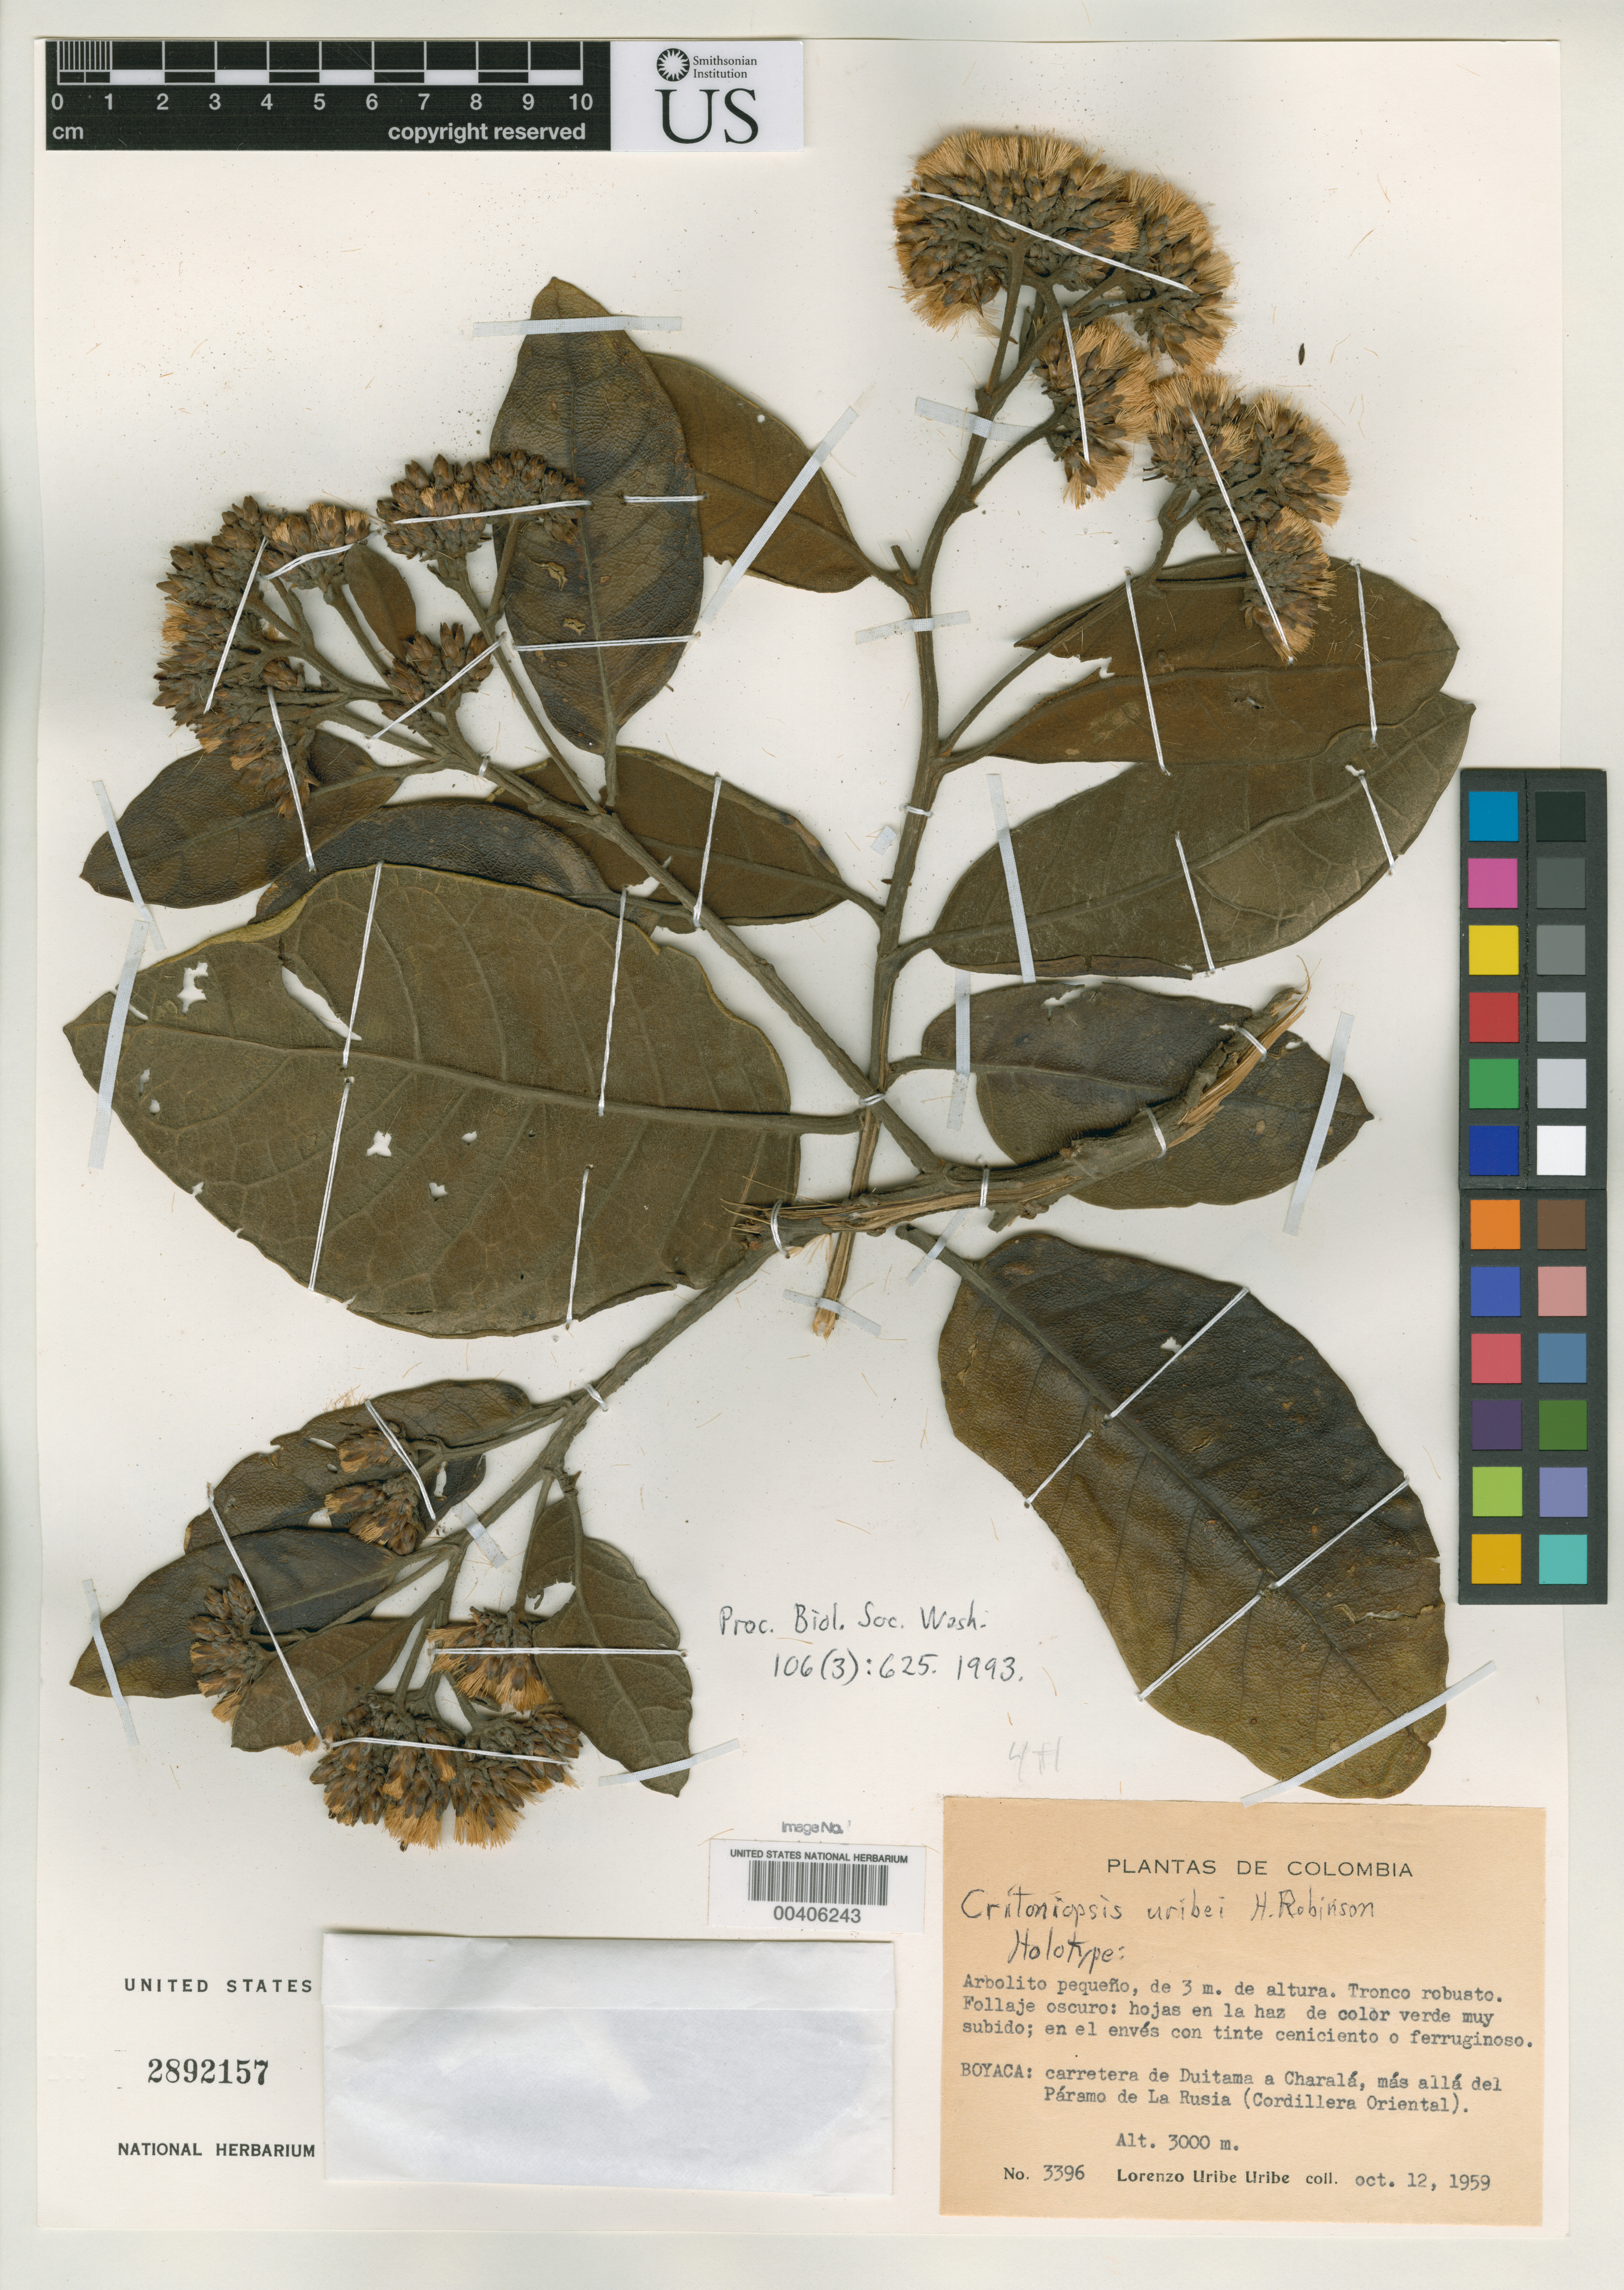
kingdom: Plantae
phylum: Tracheophyta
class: Magnoliopsida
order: Asterales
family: Asteraceae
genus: Critoniopsis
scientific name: Critoniopsis uribei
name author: H. Rob.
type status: Holotype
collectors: L. Uribe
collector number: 3396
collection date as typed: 12 Oct 1959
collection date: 1959-10-12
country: Colombia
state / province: Boyacá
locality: Carretera de Duitama a Charala, mas alla del Páramo de La Rusia, Cordillera Oriental. [Highway from Duitama to Charala, beyond the Páramo de La Rusia, Cordillera Oriental.]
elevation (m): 3000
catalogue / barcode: US 2892157